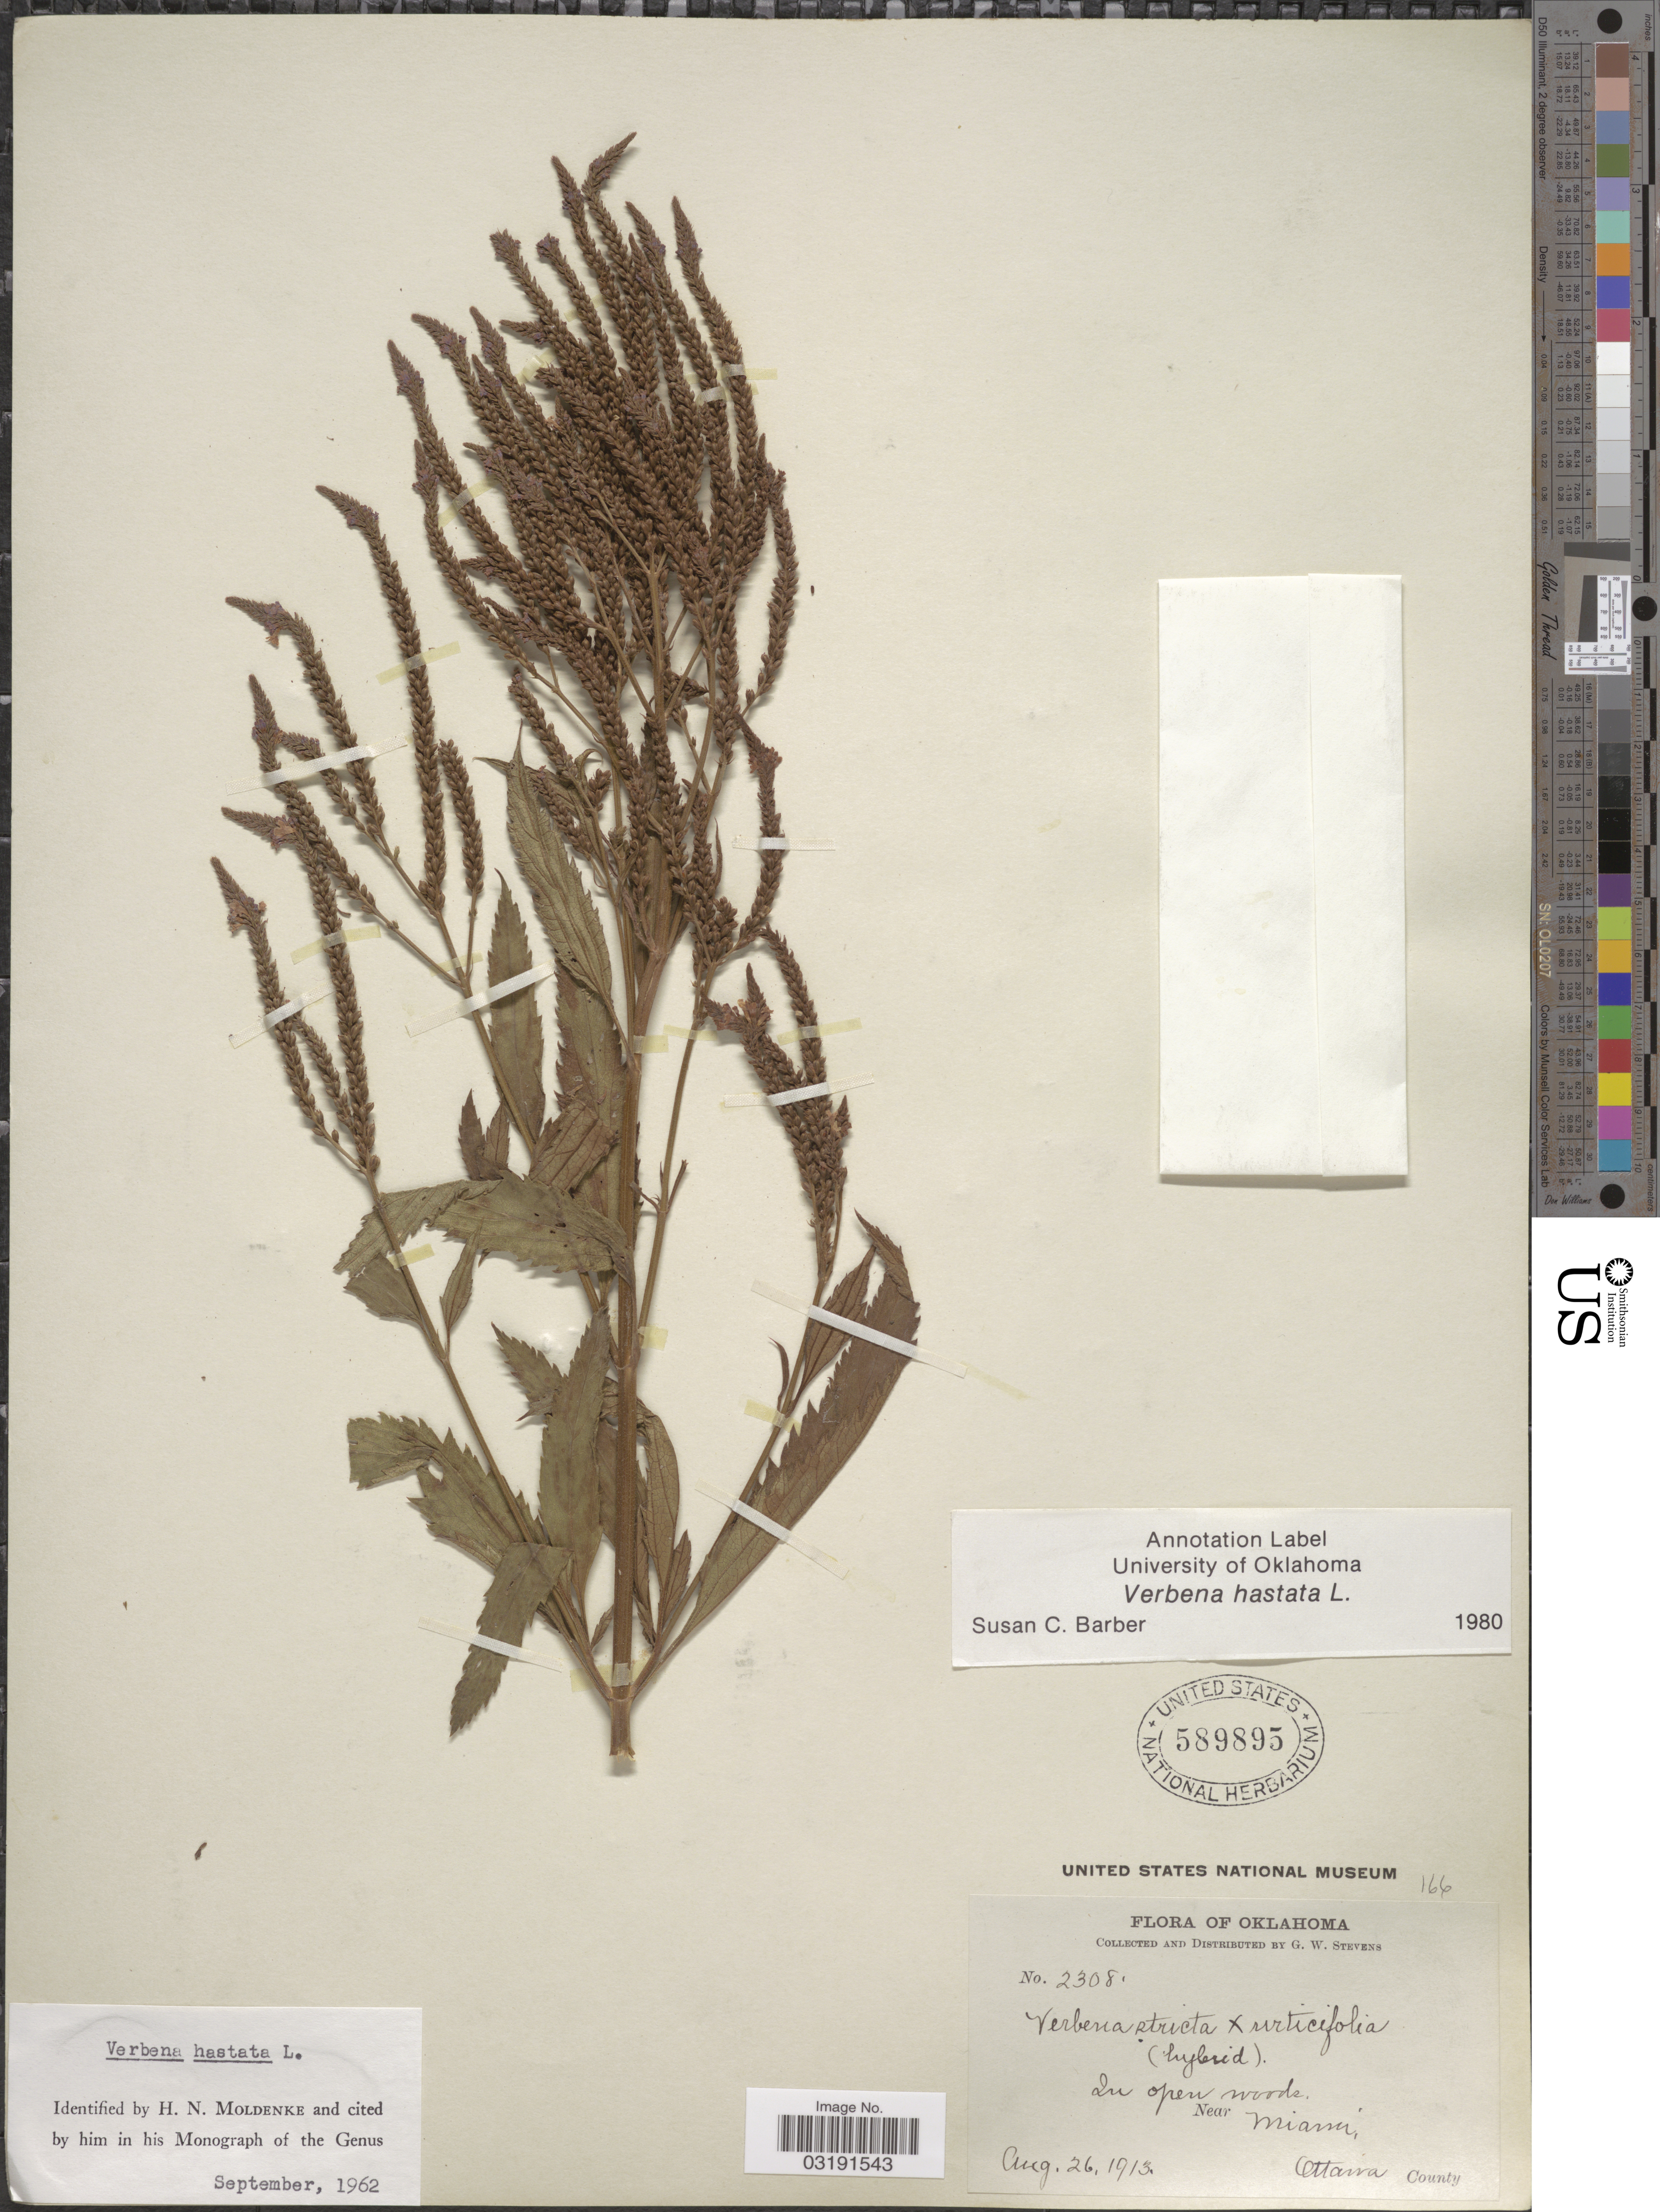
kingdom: Plantae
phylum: Tracheophyta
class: Magnoliopsida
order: Lamiales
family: Verbenaceae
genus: Verbena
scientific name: Verbena hastata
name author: L.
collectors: G. W. Stevens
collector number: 2308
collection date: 1913-08-26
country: United States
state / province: Oklahoma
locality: Near Miami, Ottawa County.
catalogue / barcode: US 589895